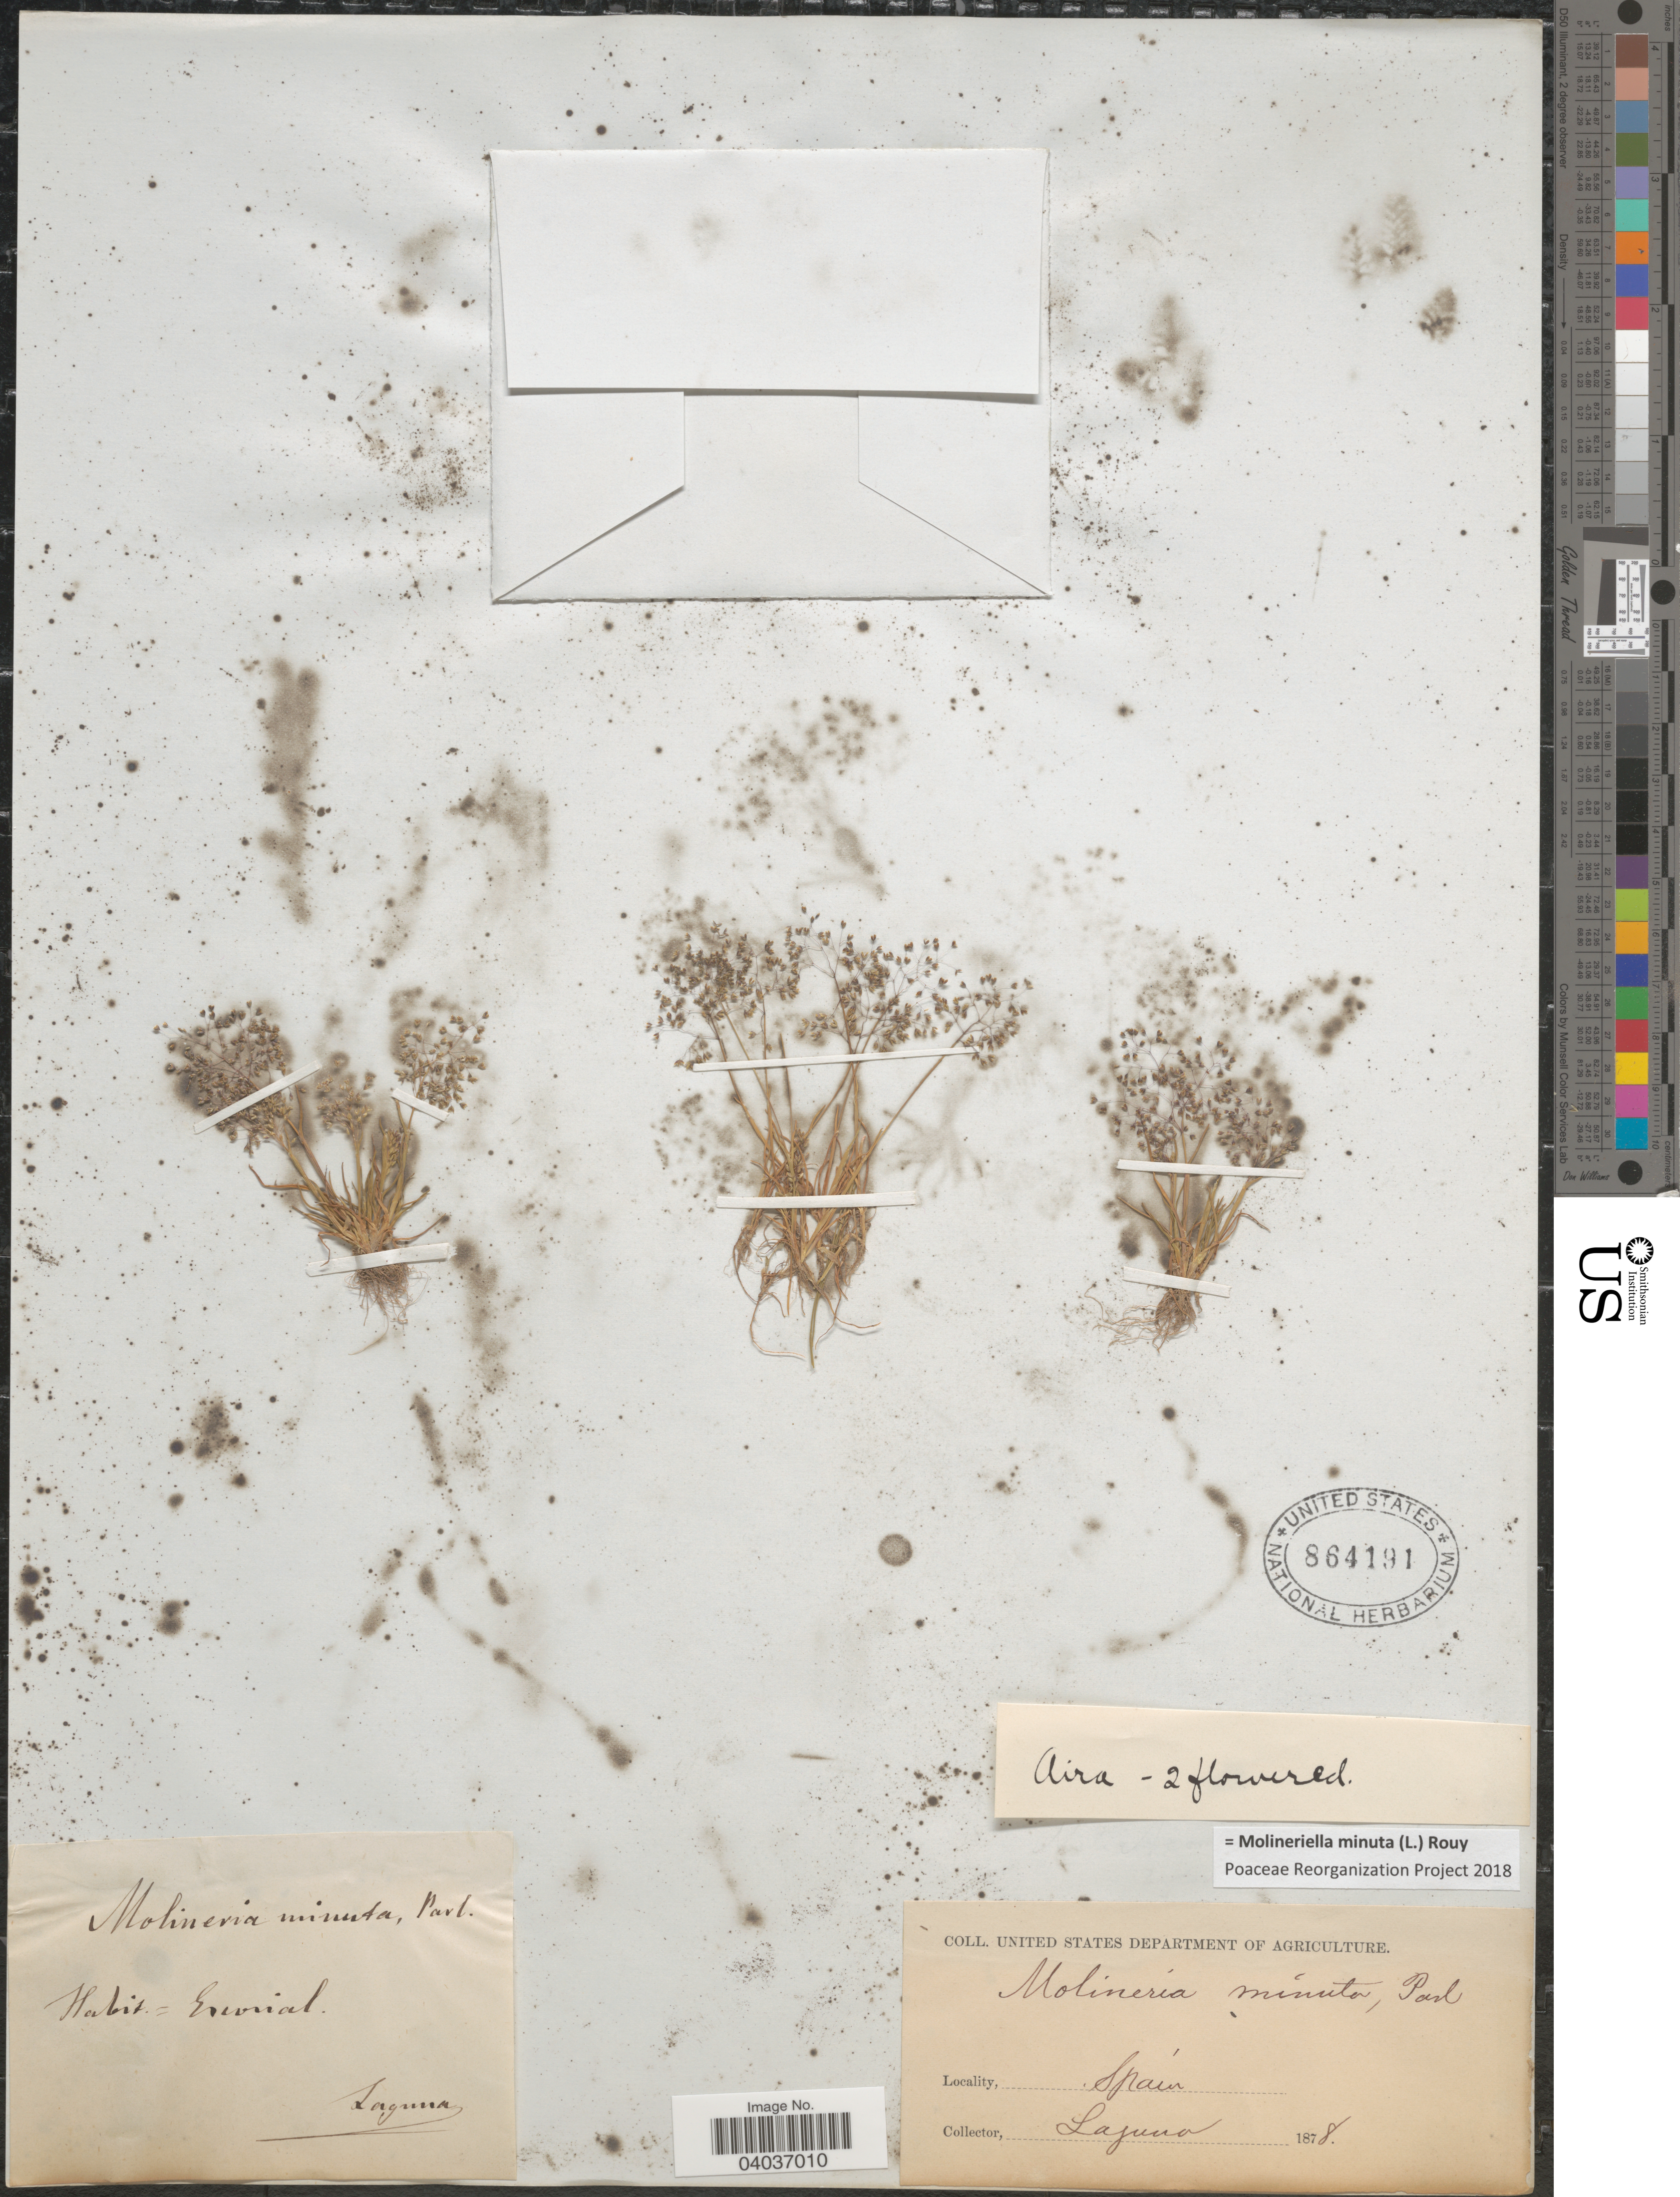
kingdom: Plantae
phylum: Tracheophyta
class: Liliopsida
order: Poales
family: Poaceae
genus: Molineriella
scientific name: Molineriella minuta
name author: (L.) Rouy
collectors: -. Laguna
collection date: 1878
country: Spain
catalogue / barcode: US 864191